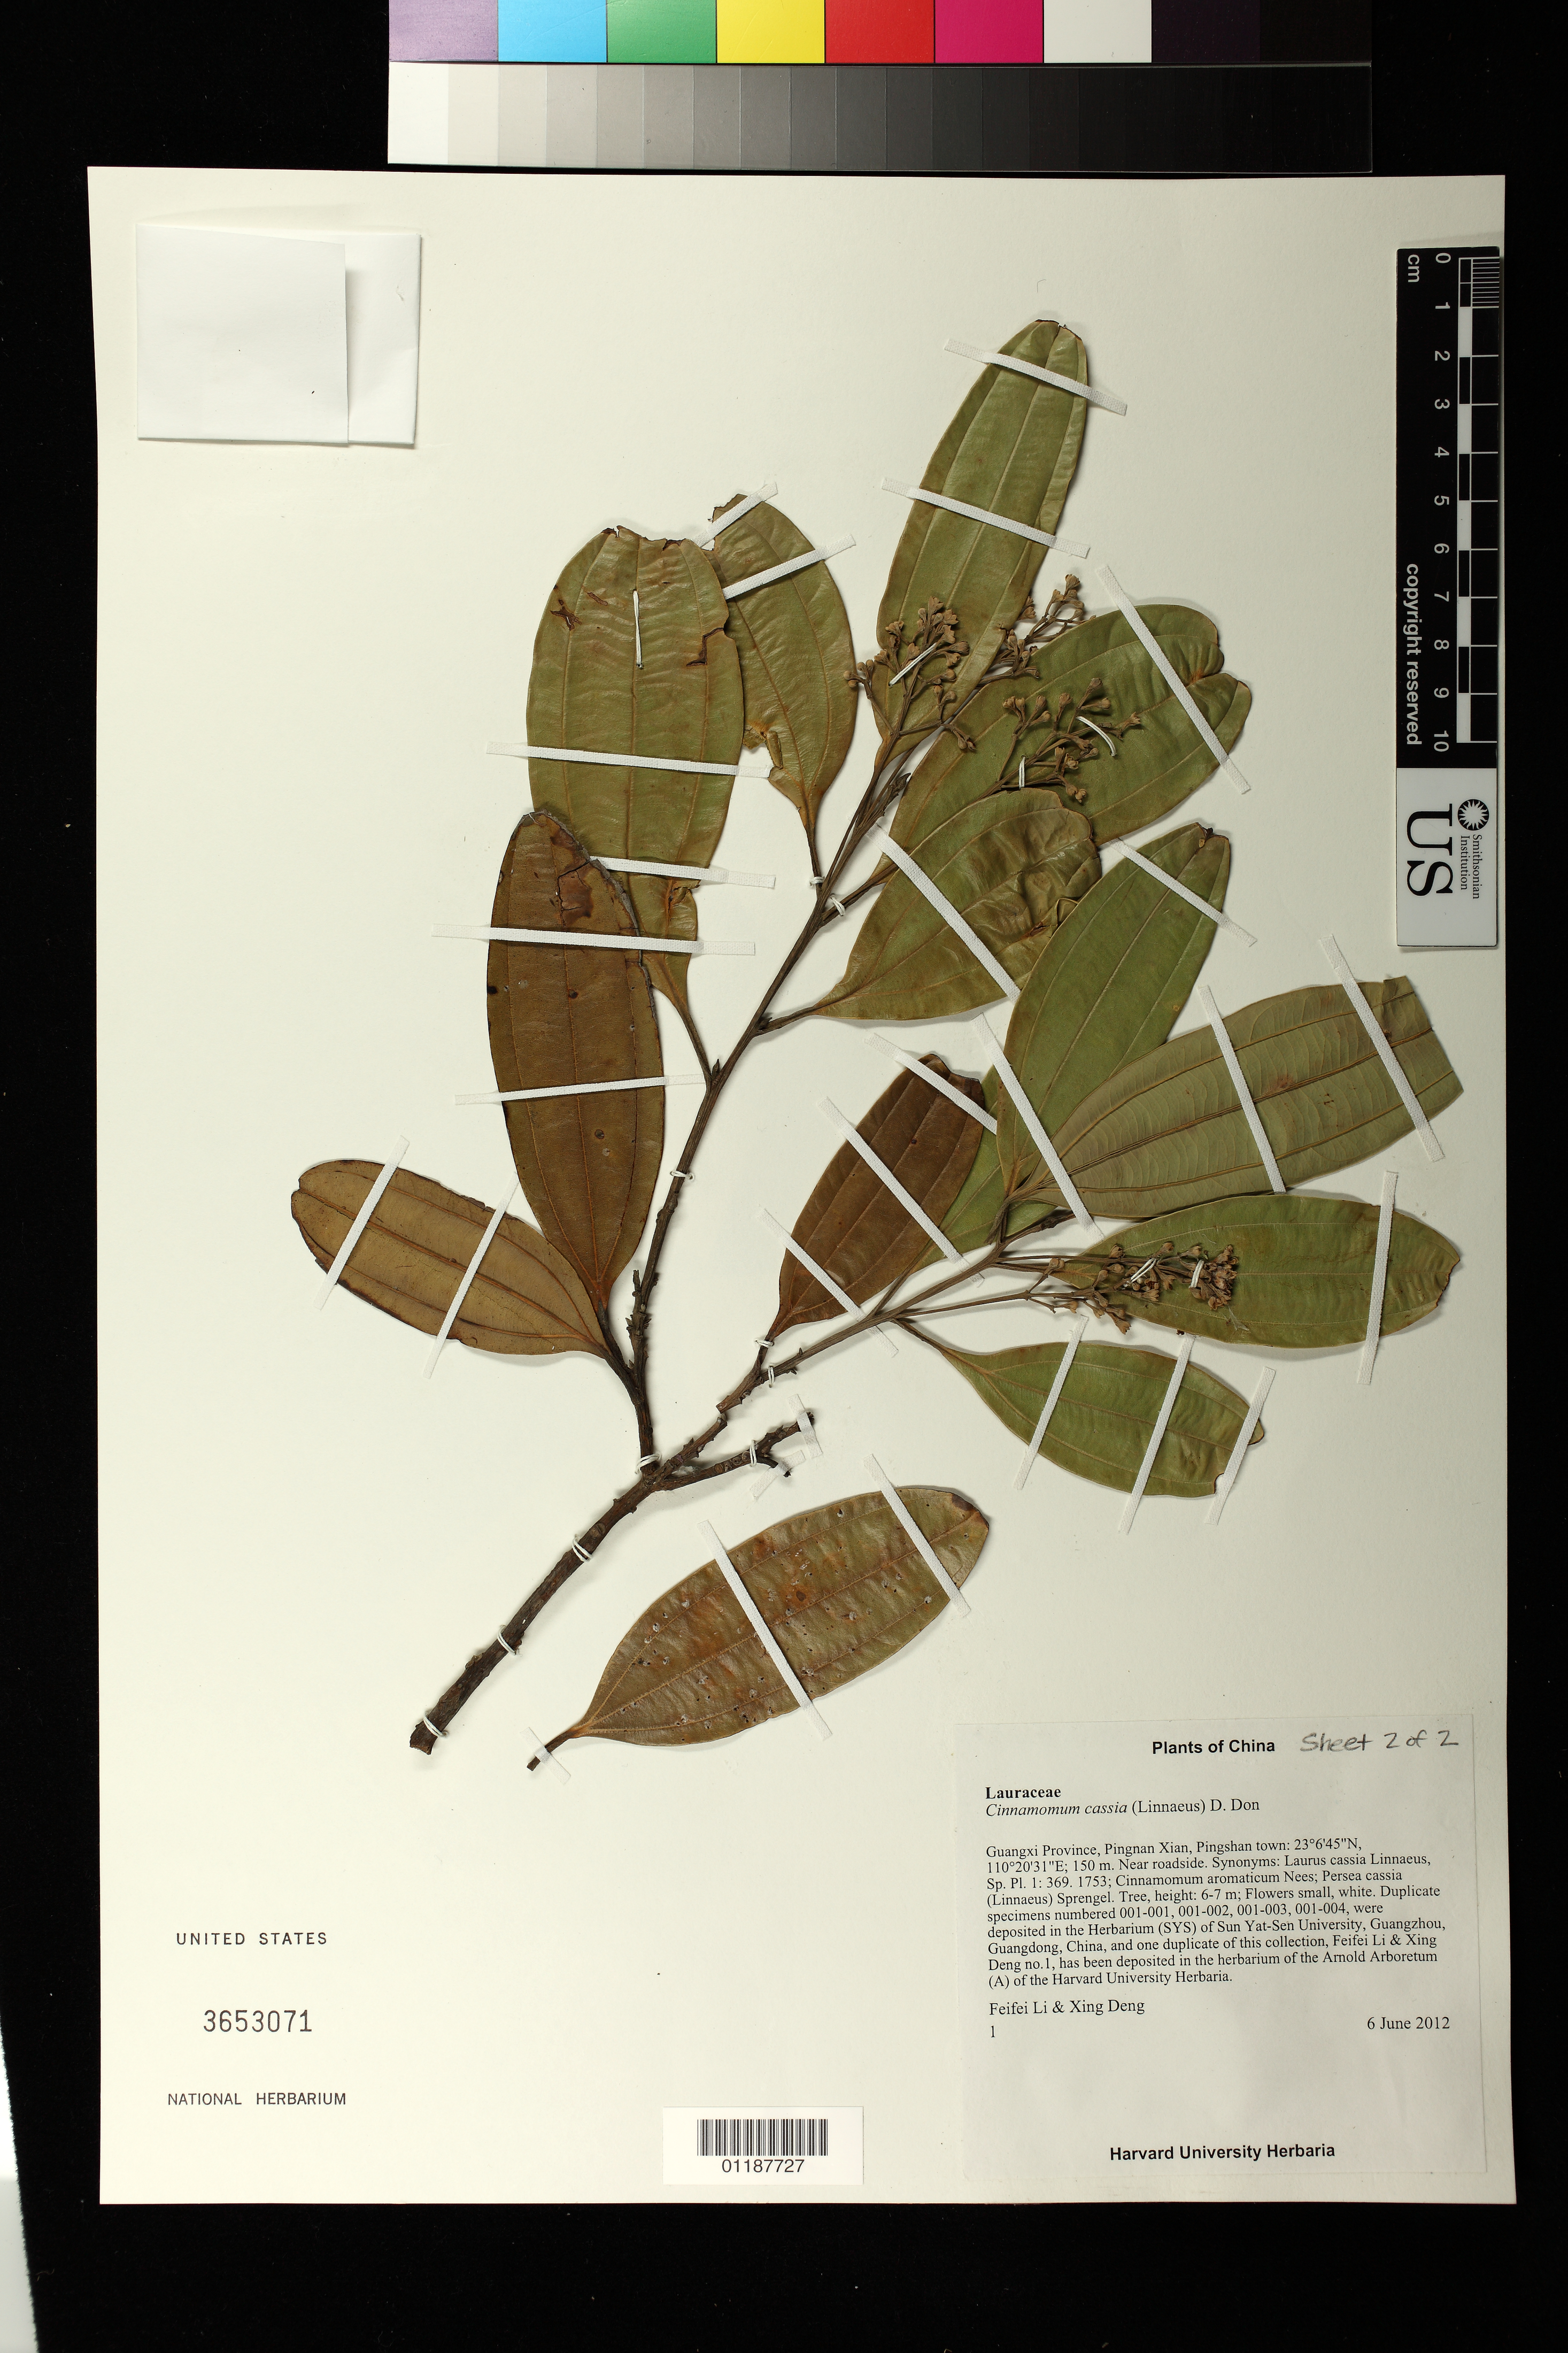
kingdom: Plantae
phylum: Tracheophyta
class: Magnoliopsida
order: Laurales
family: Lauraceae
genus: Cinnamomum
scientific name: Cinnamomum cassia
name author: (L.) D. Don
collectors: F. F. Li & X. Deng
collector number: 1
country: China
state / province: Guangxi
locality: Pingnan Xian, Pingshan town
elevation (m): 150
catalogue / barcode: US 3653071